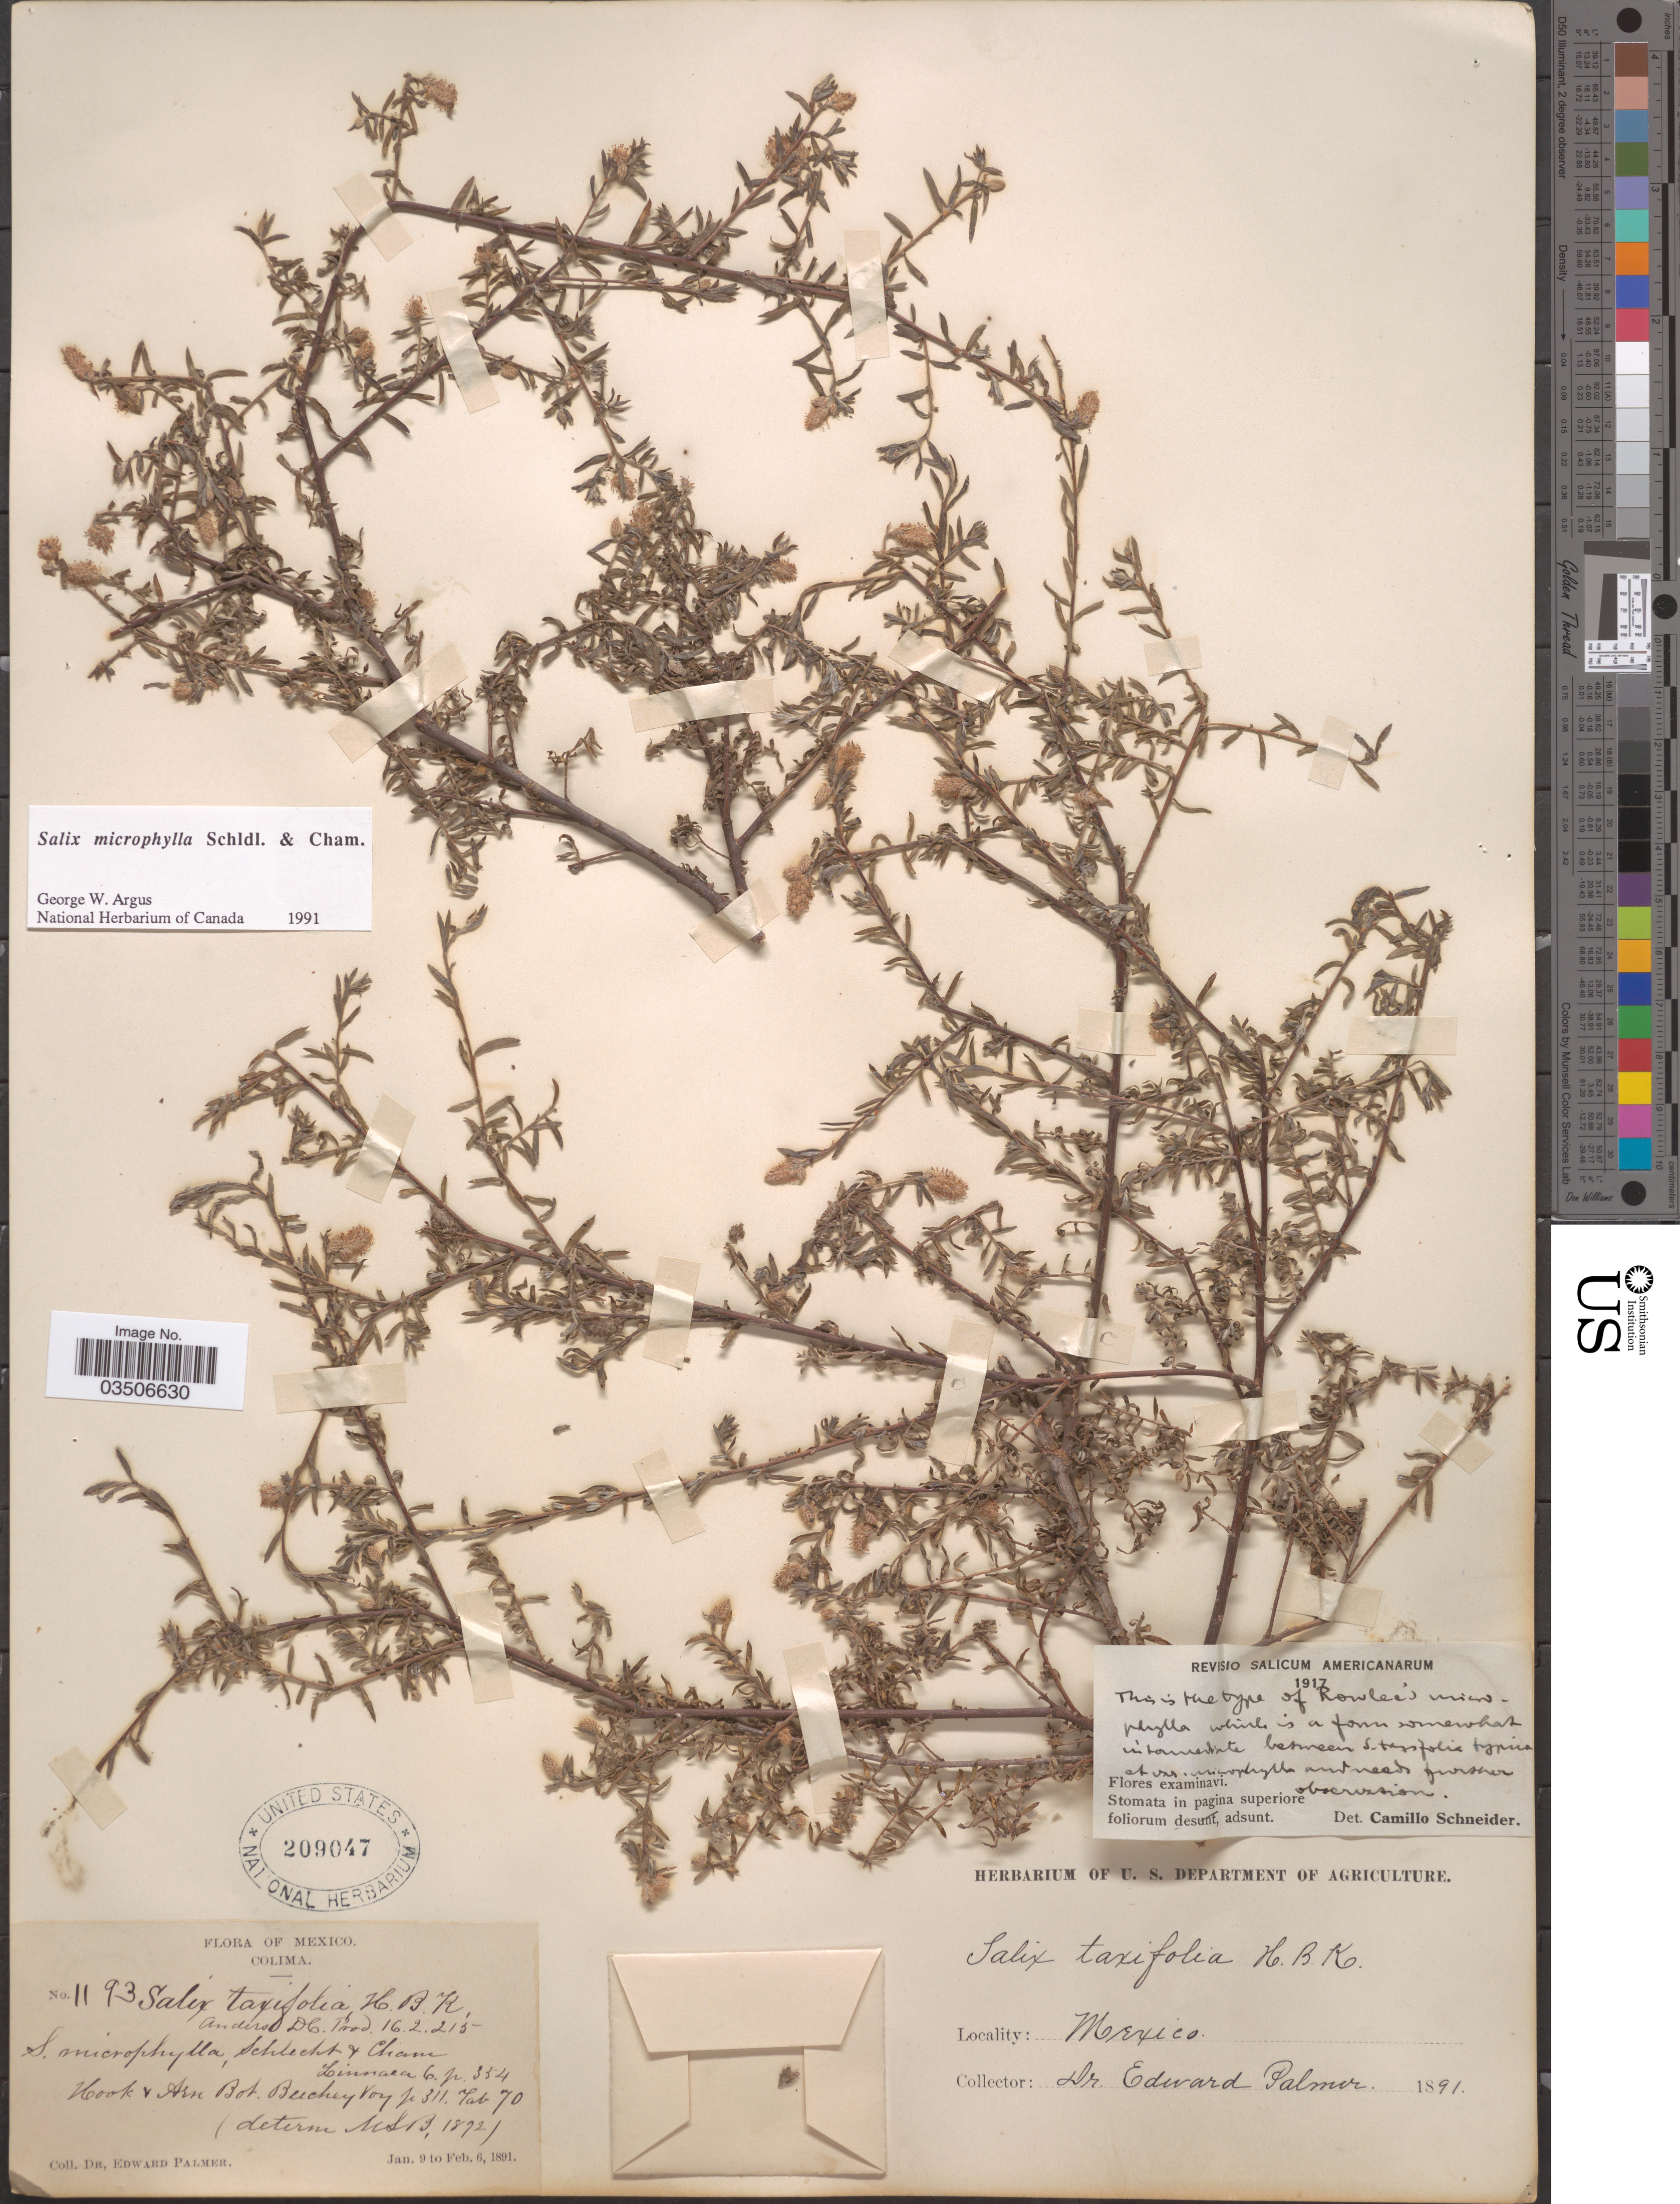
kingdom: Plantae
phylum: Tracheophyta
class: Magnoliopsida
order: Malpighiales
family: Salicaceae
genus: Salix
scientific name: Salix microphylla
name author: Schltdl. & Cham.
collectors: E. Palmer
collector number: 1193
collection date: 1891-01-09/1891-02-06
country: Mexico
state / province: Colima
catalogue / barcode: US 209047